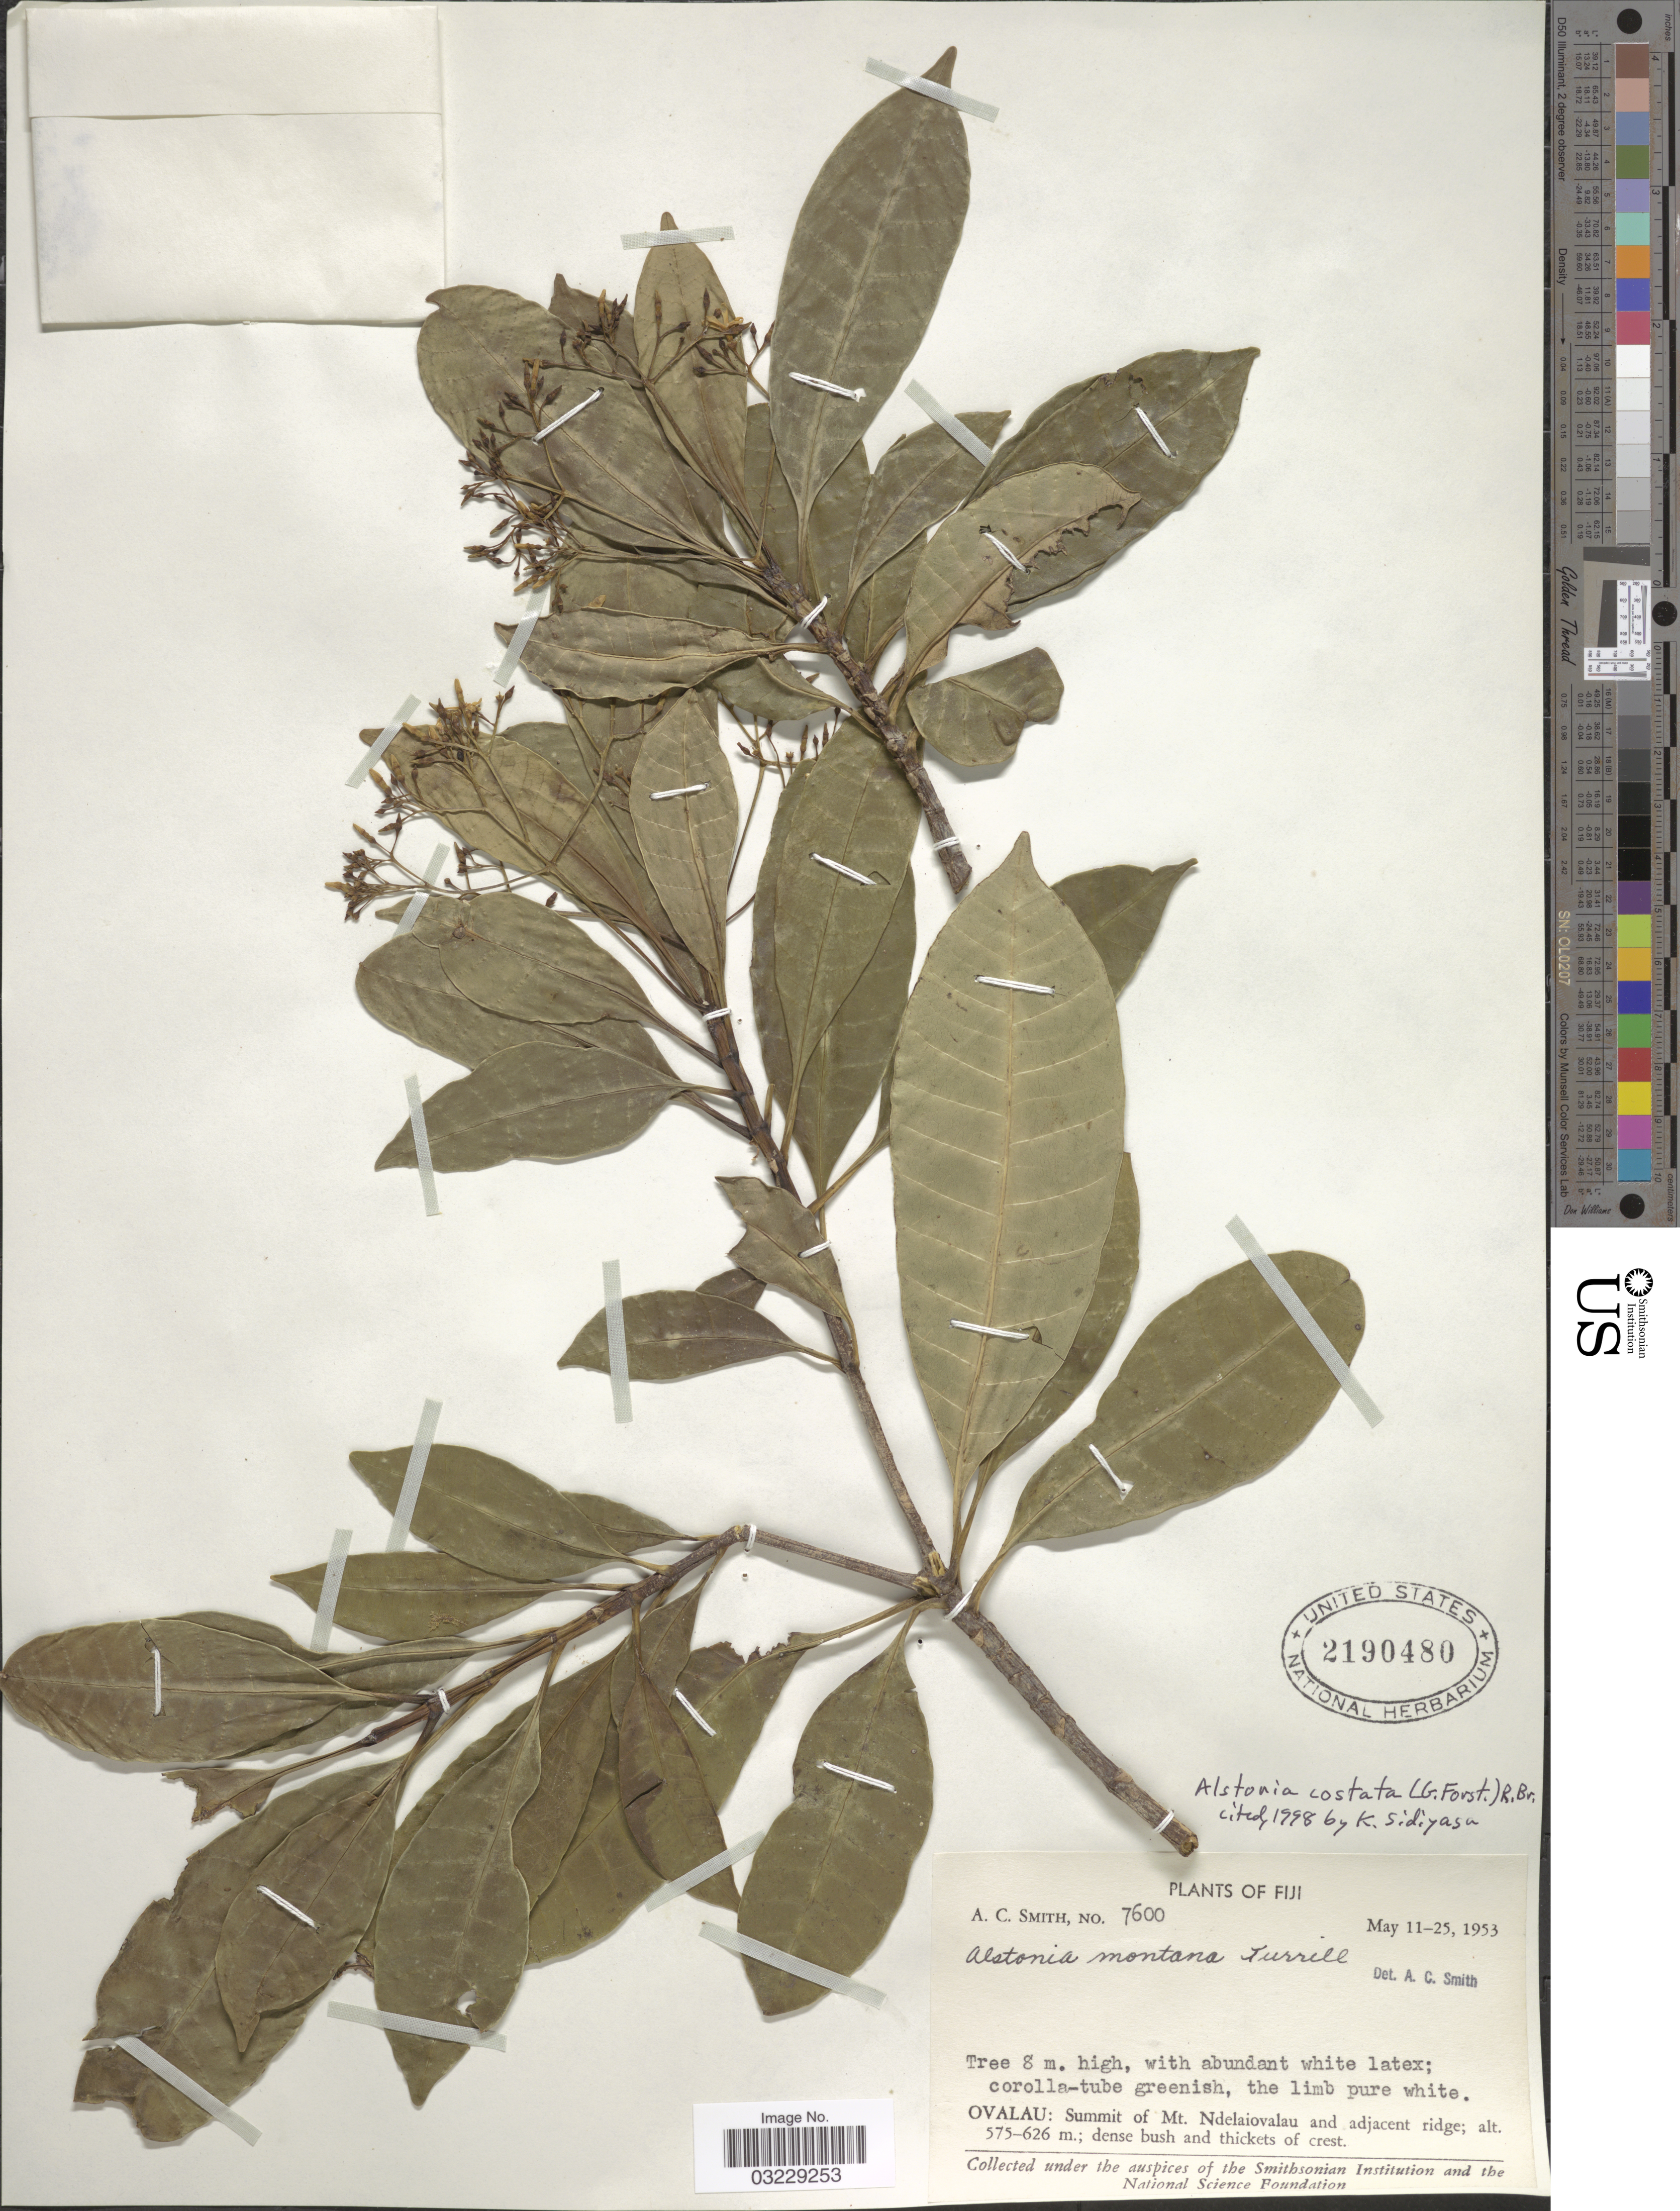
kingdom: Plantae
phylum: Tracheophyta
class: Magnoliopsida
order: Gentianales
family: Apocynaceae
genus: Alstonia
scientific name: Alstonia sp.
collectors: A. C. Smith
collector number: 7600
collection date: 1953-05-11/1953-05-25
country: Fiji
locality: Ovalau: Summit of Mt. Ndelaiovalau and adjacent ridge.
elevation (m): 575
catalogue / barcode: US 2190480